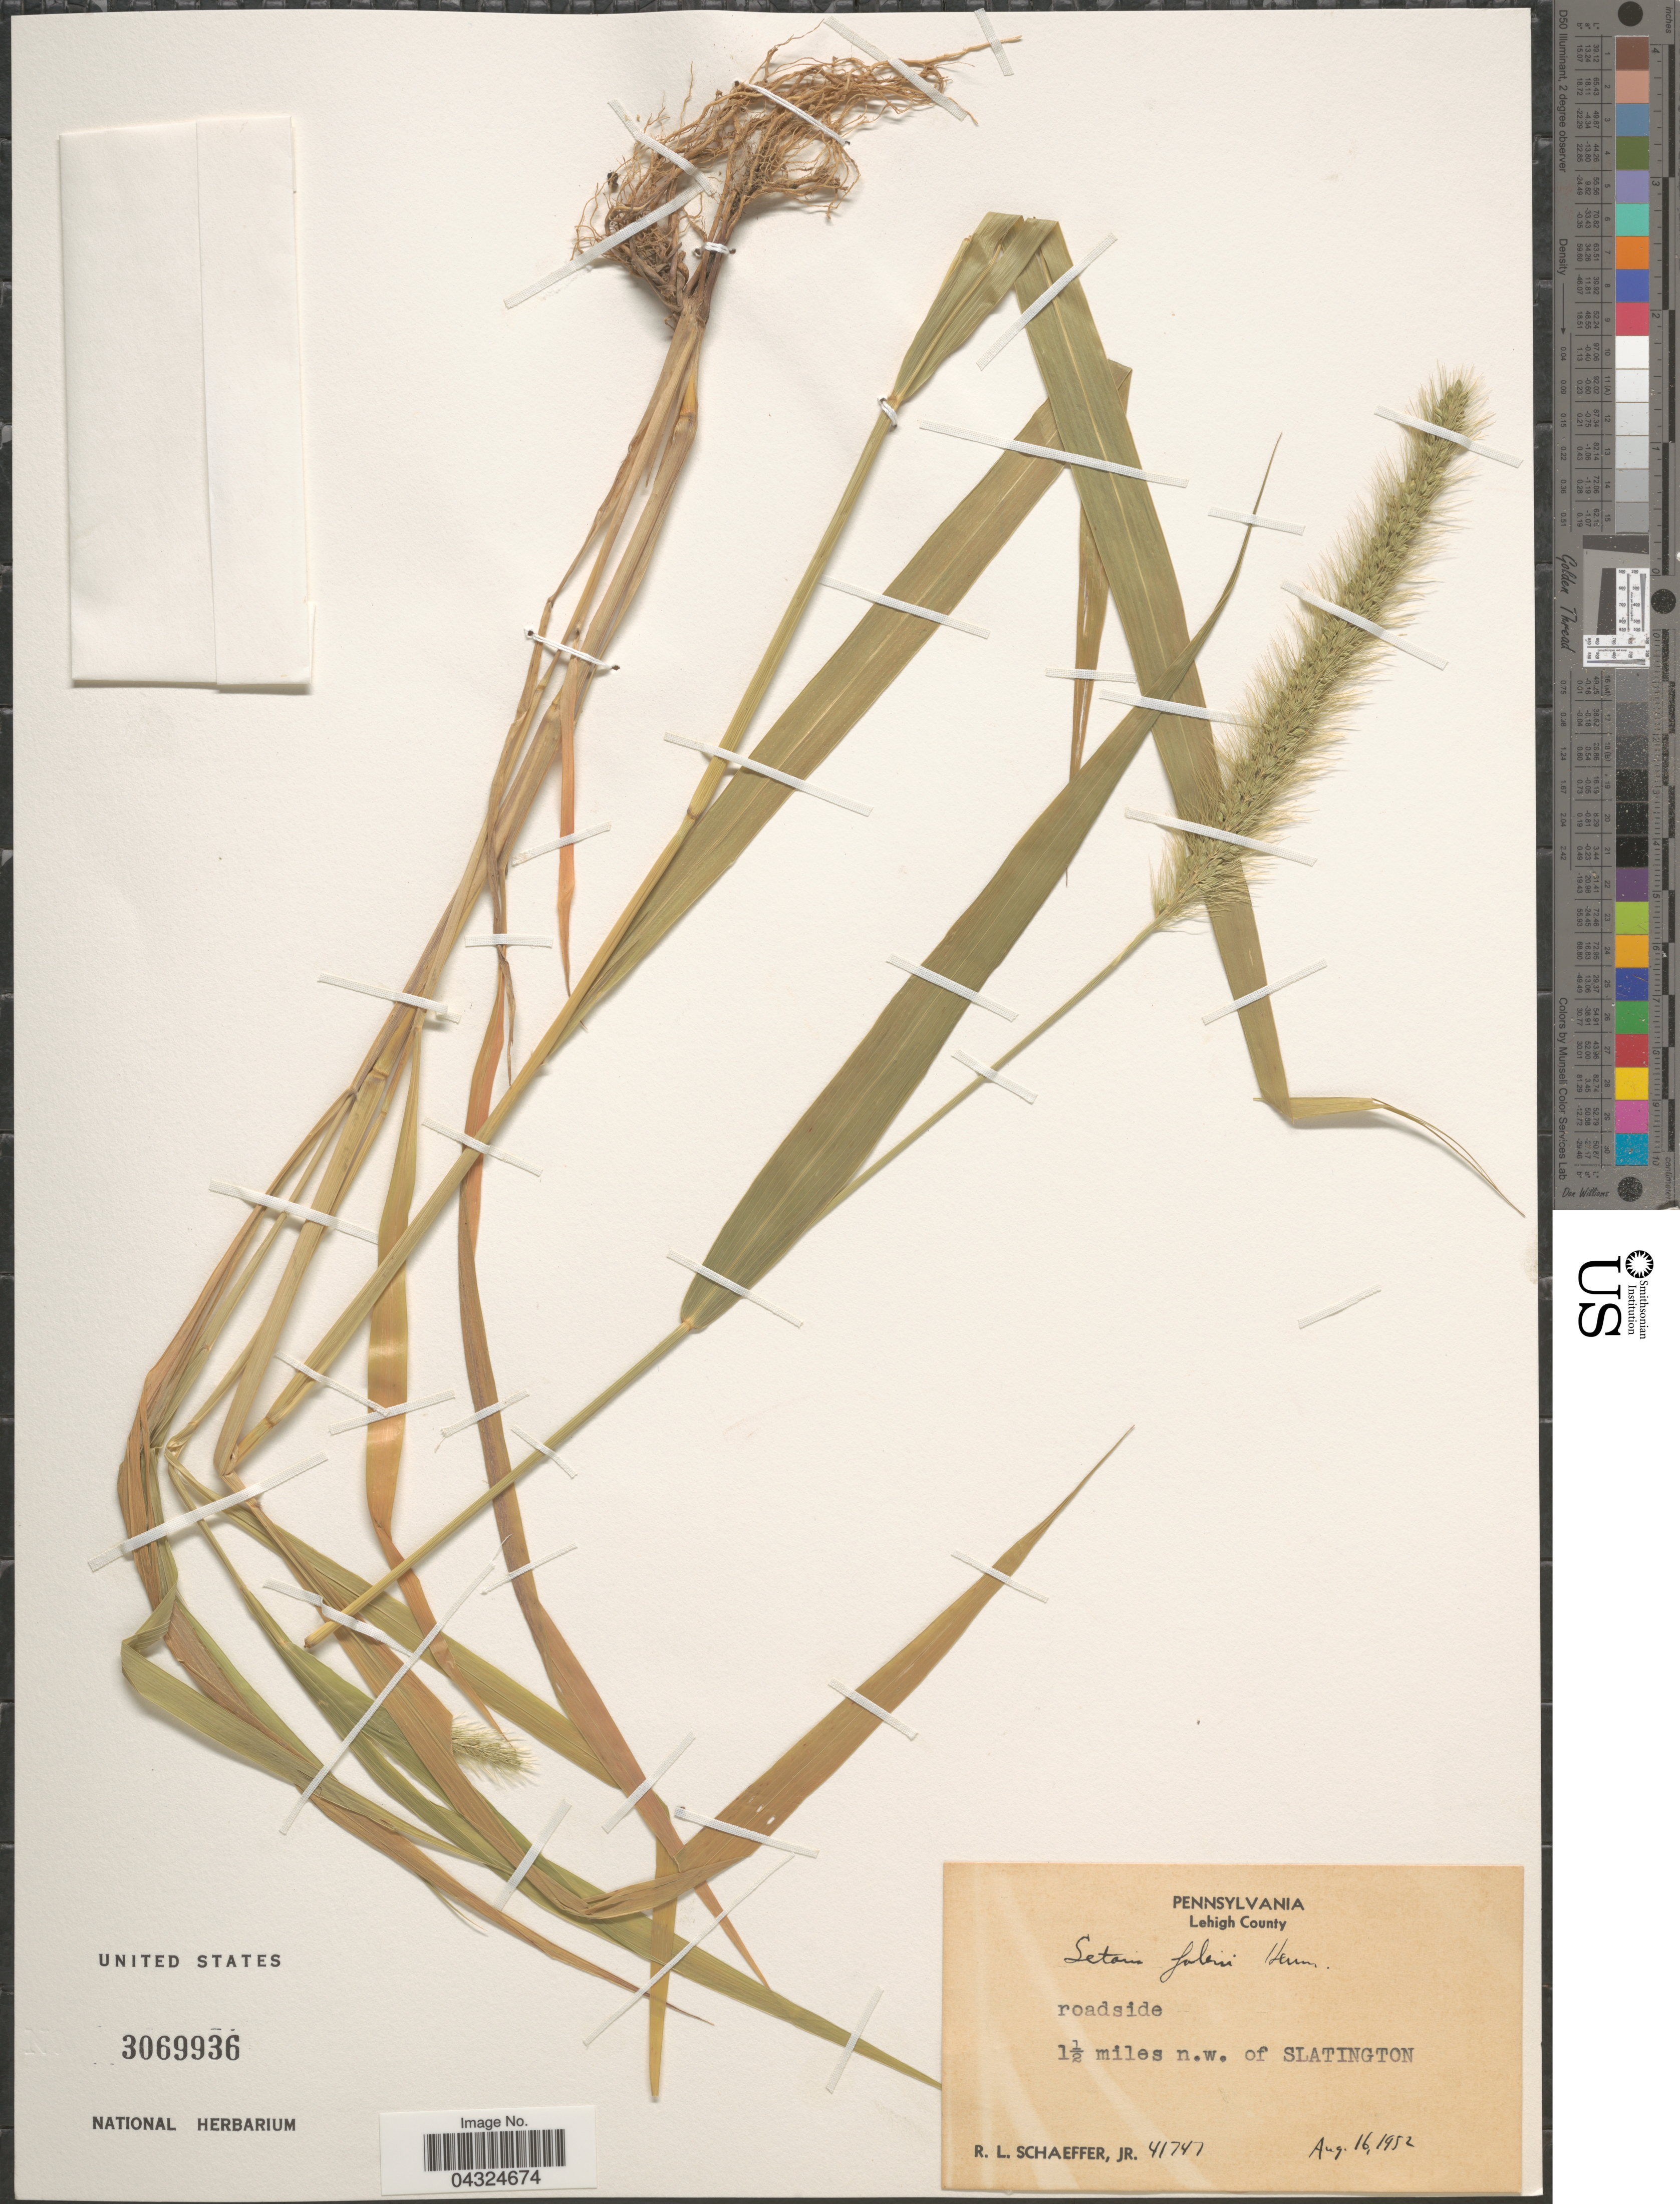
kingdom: Plantae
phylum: Tracheophyta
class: Liliopsida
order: Poales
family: Poaceae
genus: Setaria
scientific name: Setaria faberi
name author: R.A.W. Herrm.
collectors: R. L. Schaeffer Jr.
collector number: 41747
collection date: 1952-08-16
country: United States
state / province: Pennsylvania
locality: Lehigh County. 1½ miles n.w. of Slatington.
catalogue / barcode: US 3069936